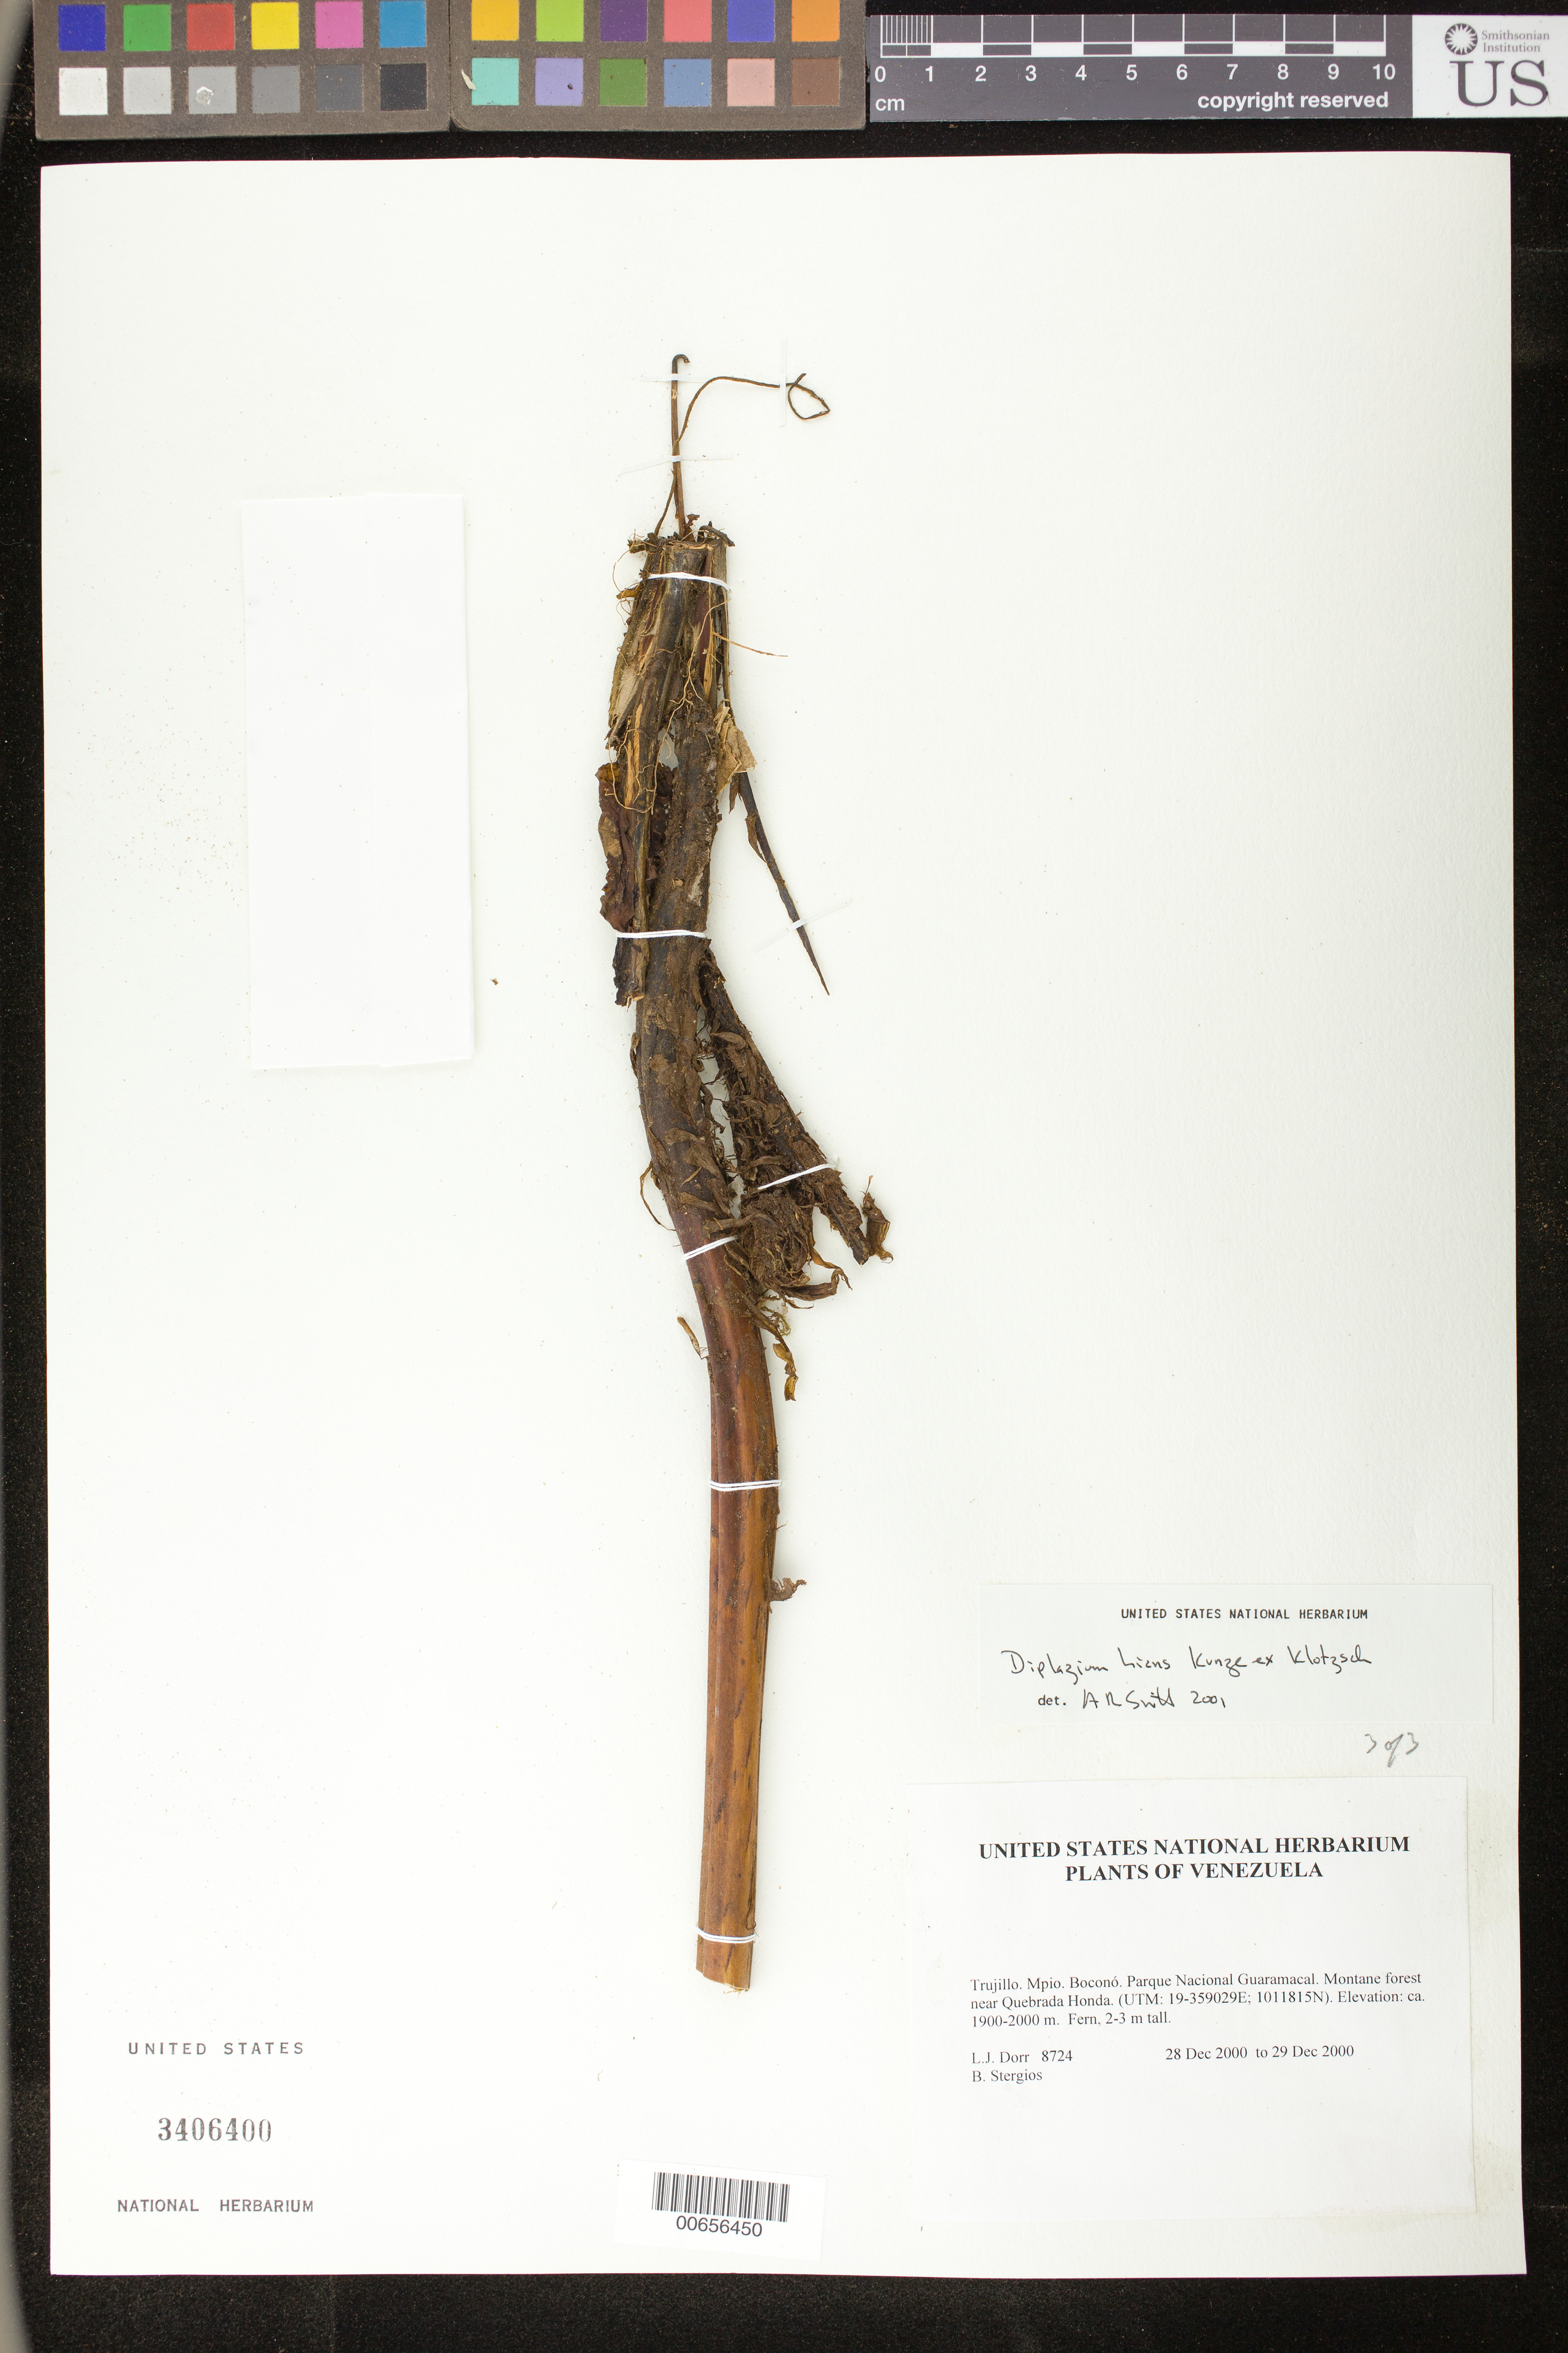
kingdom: Plantae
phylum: Tracheophyta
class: Polypodiopsida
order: Polypodiales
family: Athyriaceae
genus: Diplazium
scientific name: Diplazium hians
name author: Kunze ex Klotzsch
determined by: Smith, Alan R., (UC)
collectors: L. J. Dorr & B. G. Stergios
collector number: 8724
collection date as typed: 28 Dec 2000 to 29 Dec 2000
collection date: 2000-12-28/2000-12-29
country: Venezuela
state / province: Trujillo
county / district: Boconó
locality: Parque Nacional Guaramacal near Quebrada Honda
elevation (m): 1900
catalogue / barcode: US 3406400